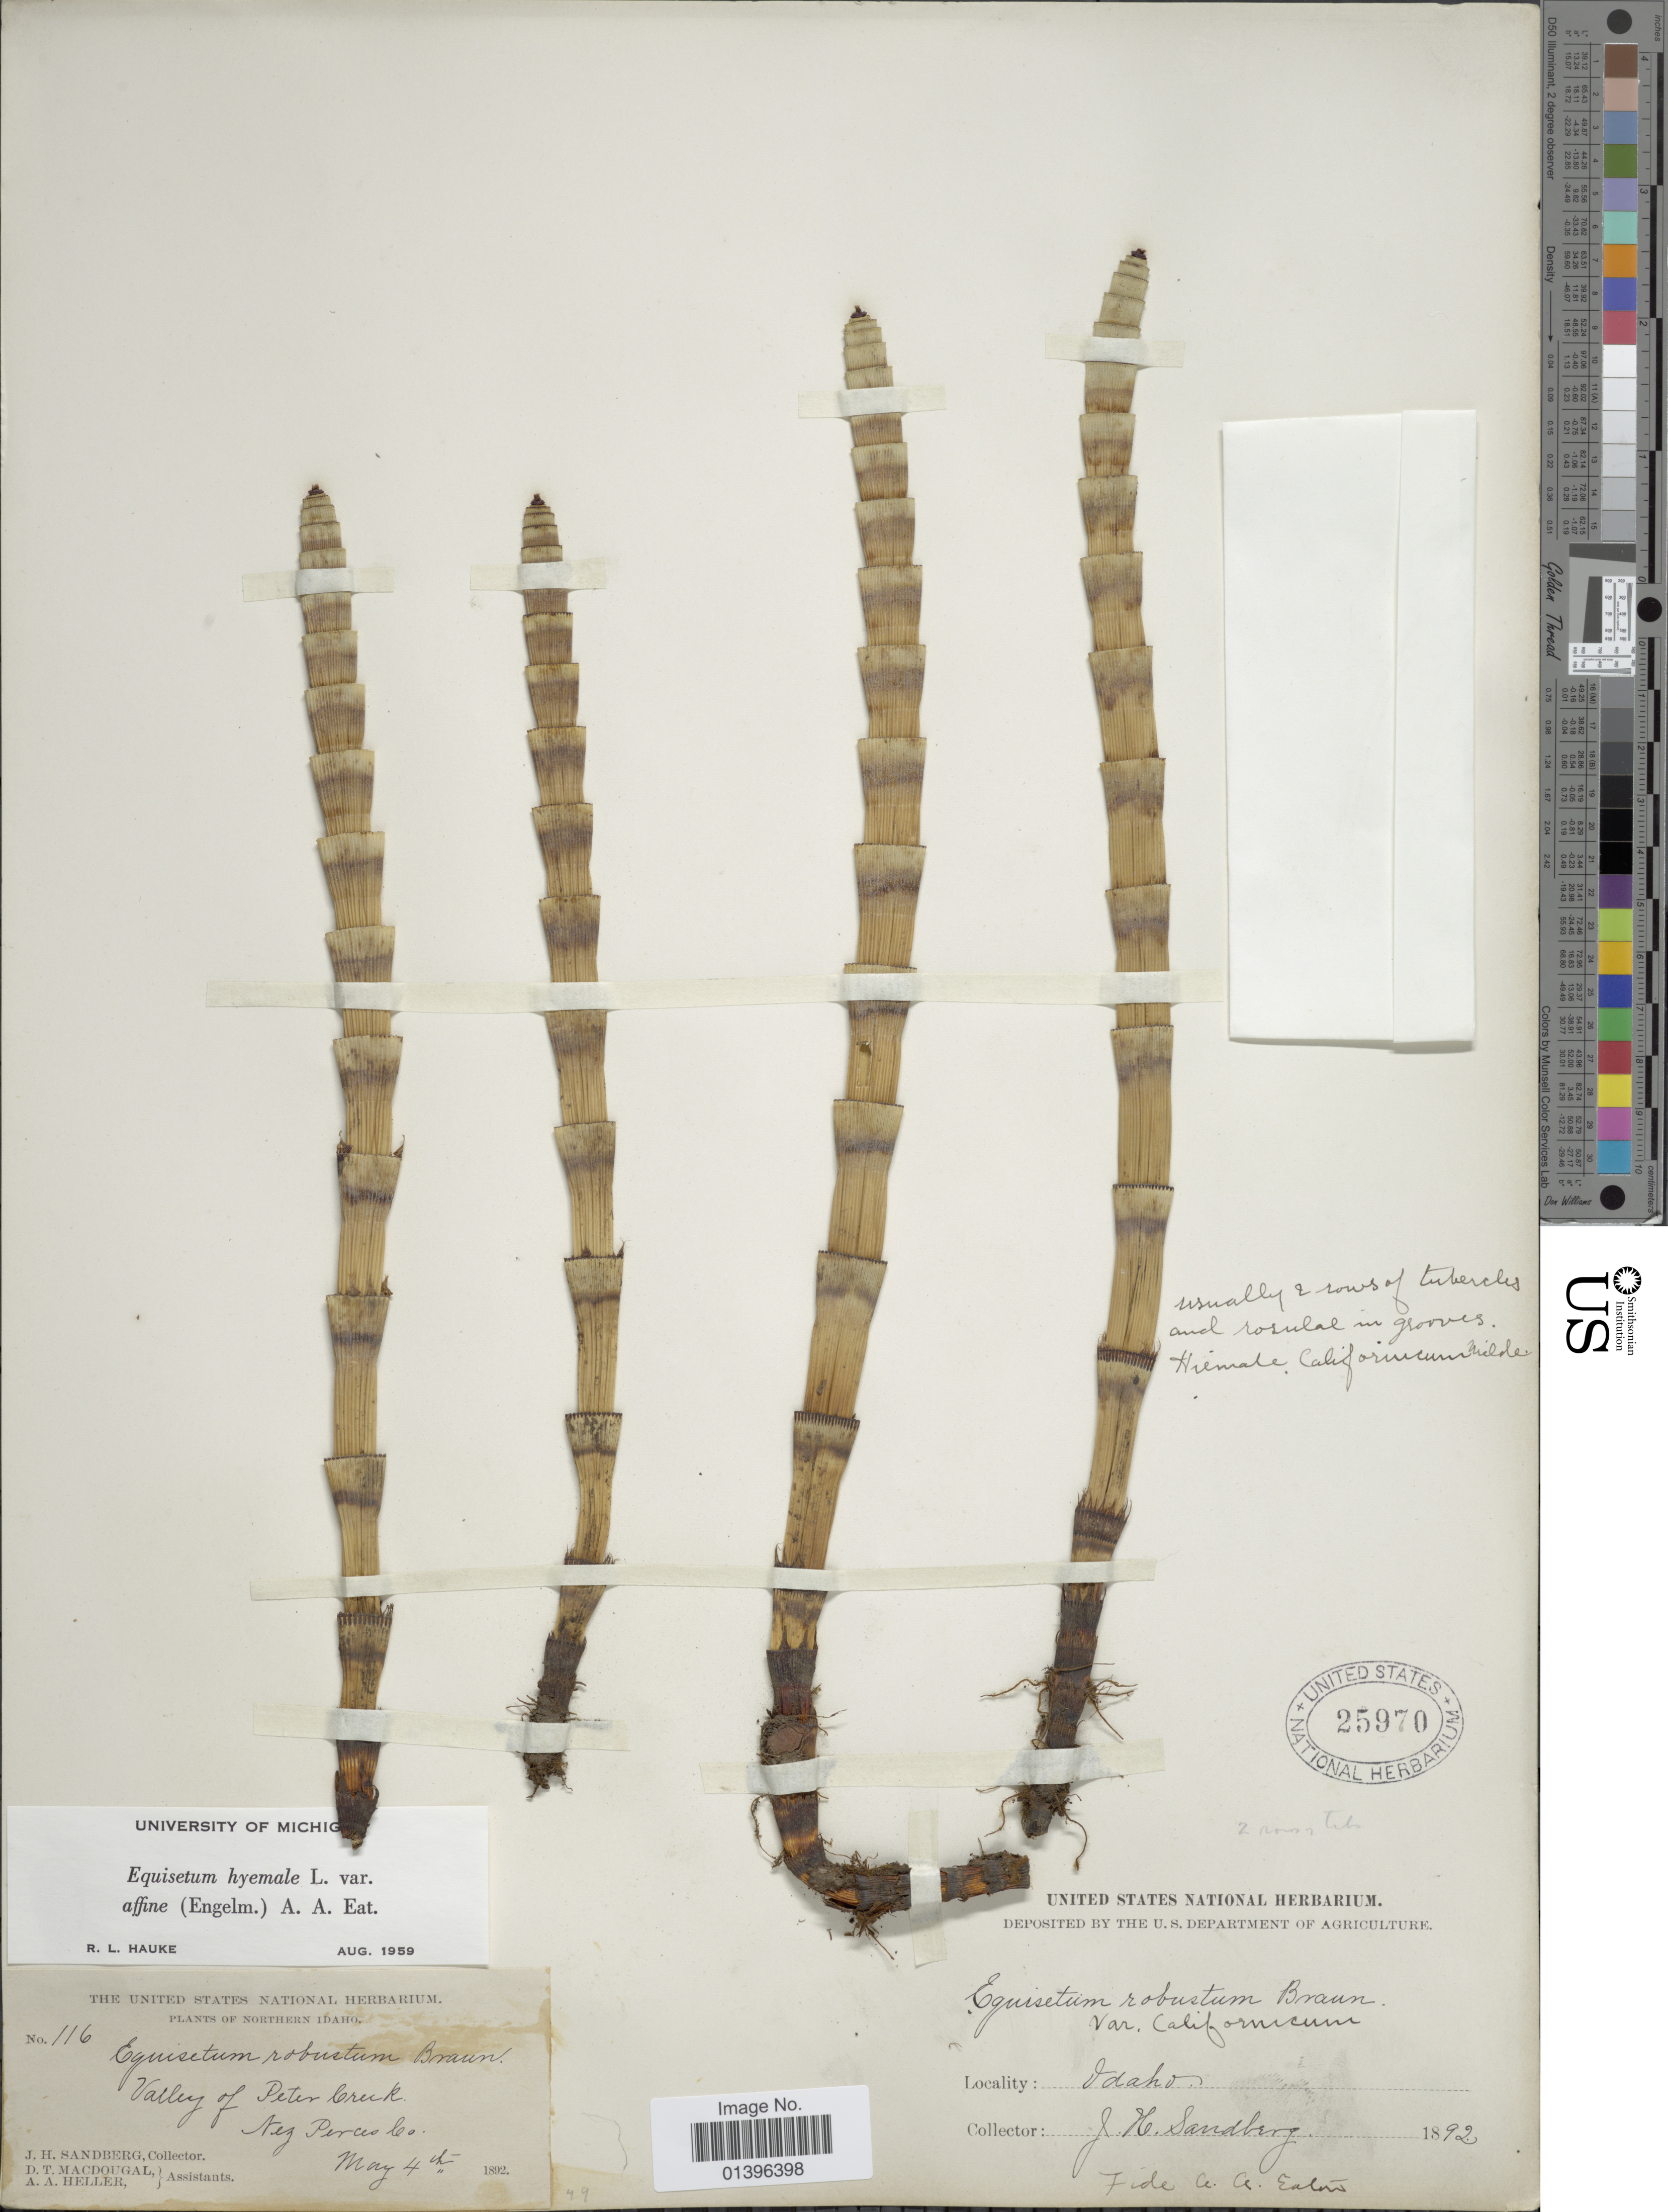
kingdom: Plantae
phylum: Tracheophyta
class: Polypodiopsida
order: Equisetales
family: Equisetaceae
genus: Equisetum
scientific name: Equisetum hyemale var. affine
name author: (Engelm.) A.A. Eaton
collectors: J. H. Sandberg, D. T. MacDougal & A. A. Heller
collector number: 116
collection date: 1892-05-04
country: United States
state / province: Idaho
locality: Northern Idaho. Valley of Peter Creek, Nez Perces Co.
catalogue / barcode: US 25970